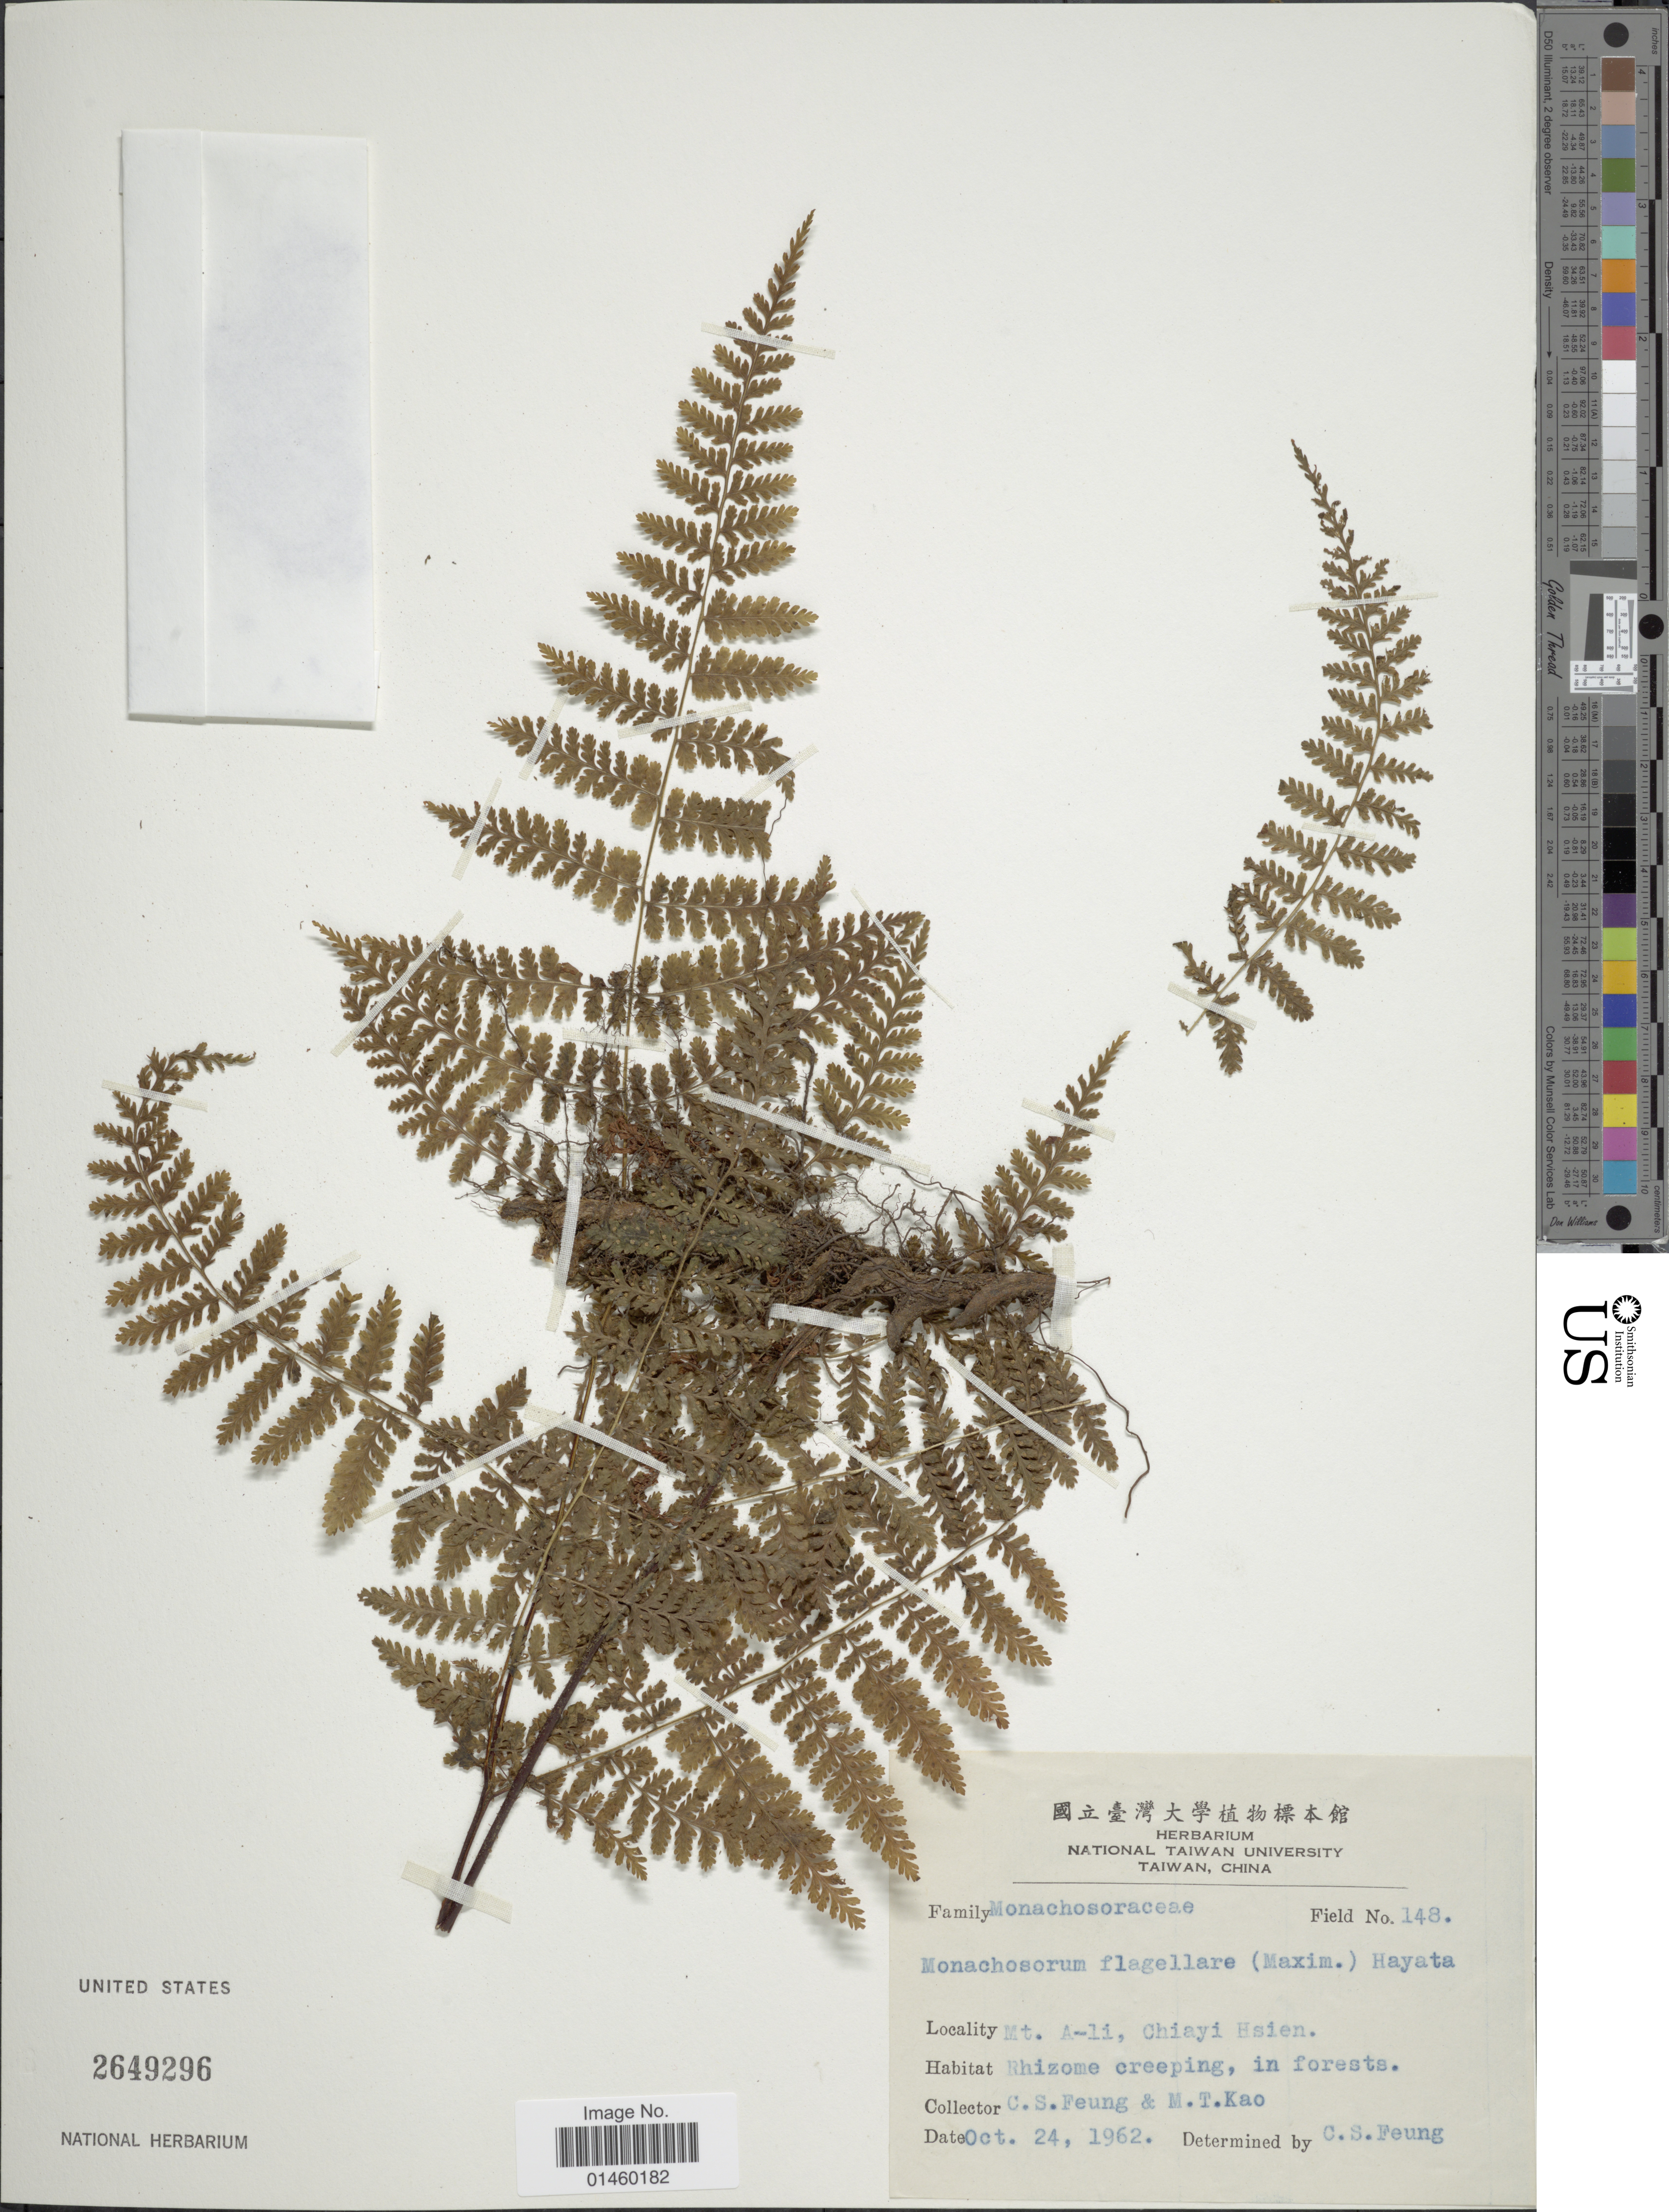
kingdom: Plantae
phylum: Tracheophyta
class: Polypodiopsida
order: Polypodiales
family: Dennstaedtiaceae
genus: Monachosorum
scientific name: Monachosorum flagellare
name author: (Makino) Hayata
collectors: C. Feung & M. T. Kao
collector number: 148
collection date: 1962-10-24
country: Taiwan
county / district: Chiayi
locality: Mt. A-li, Chiayi Hsien.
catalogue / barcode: US 2649296